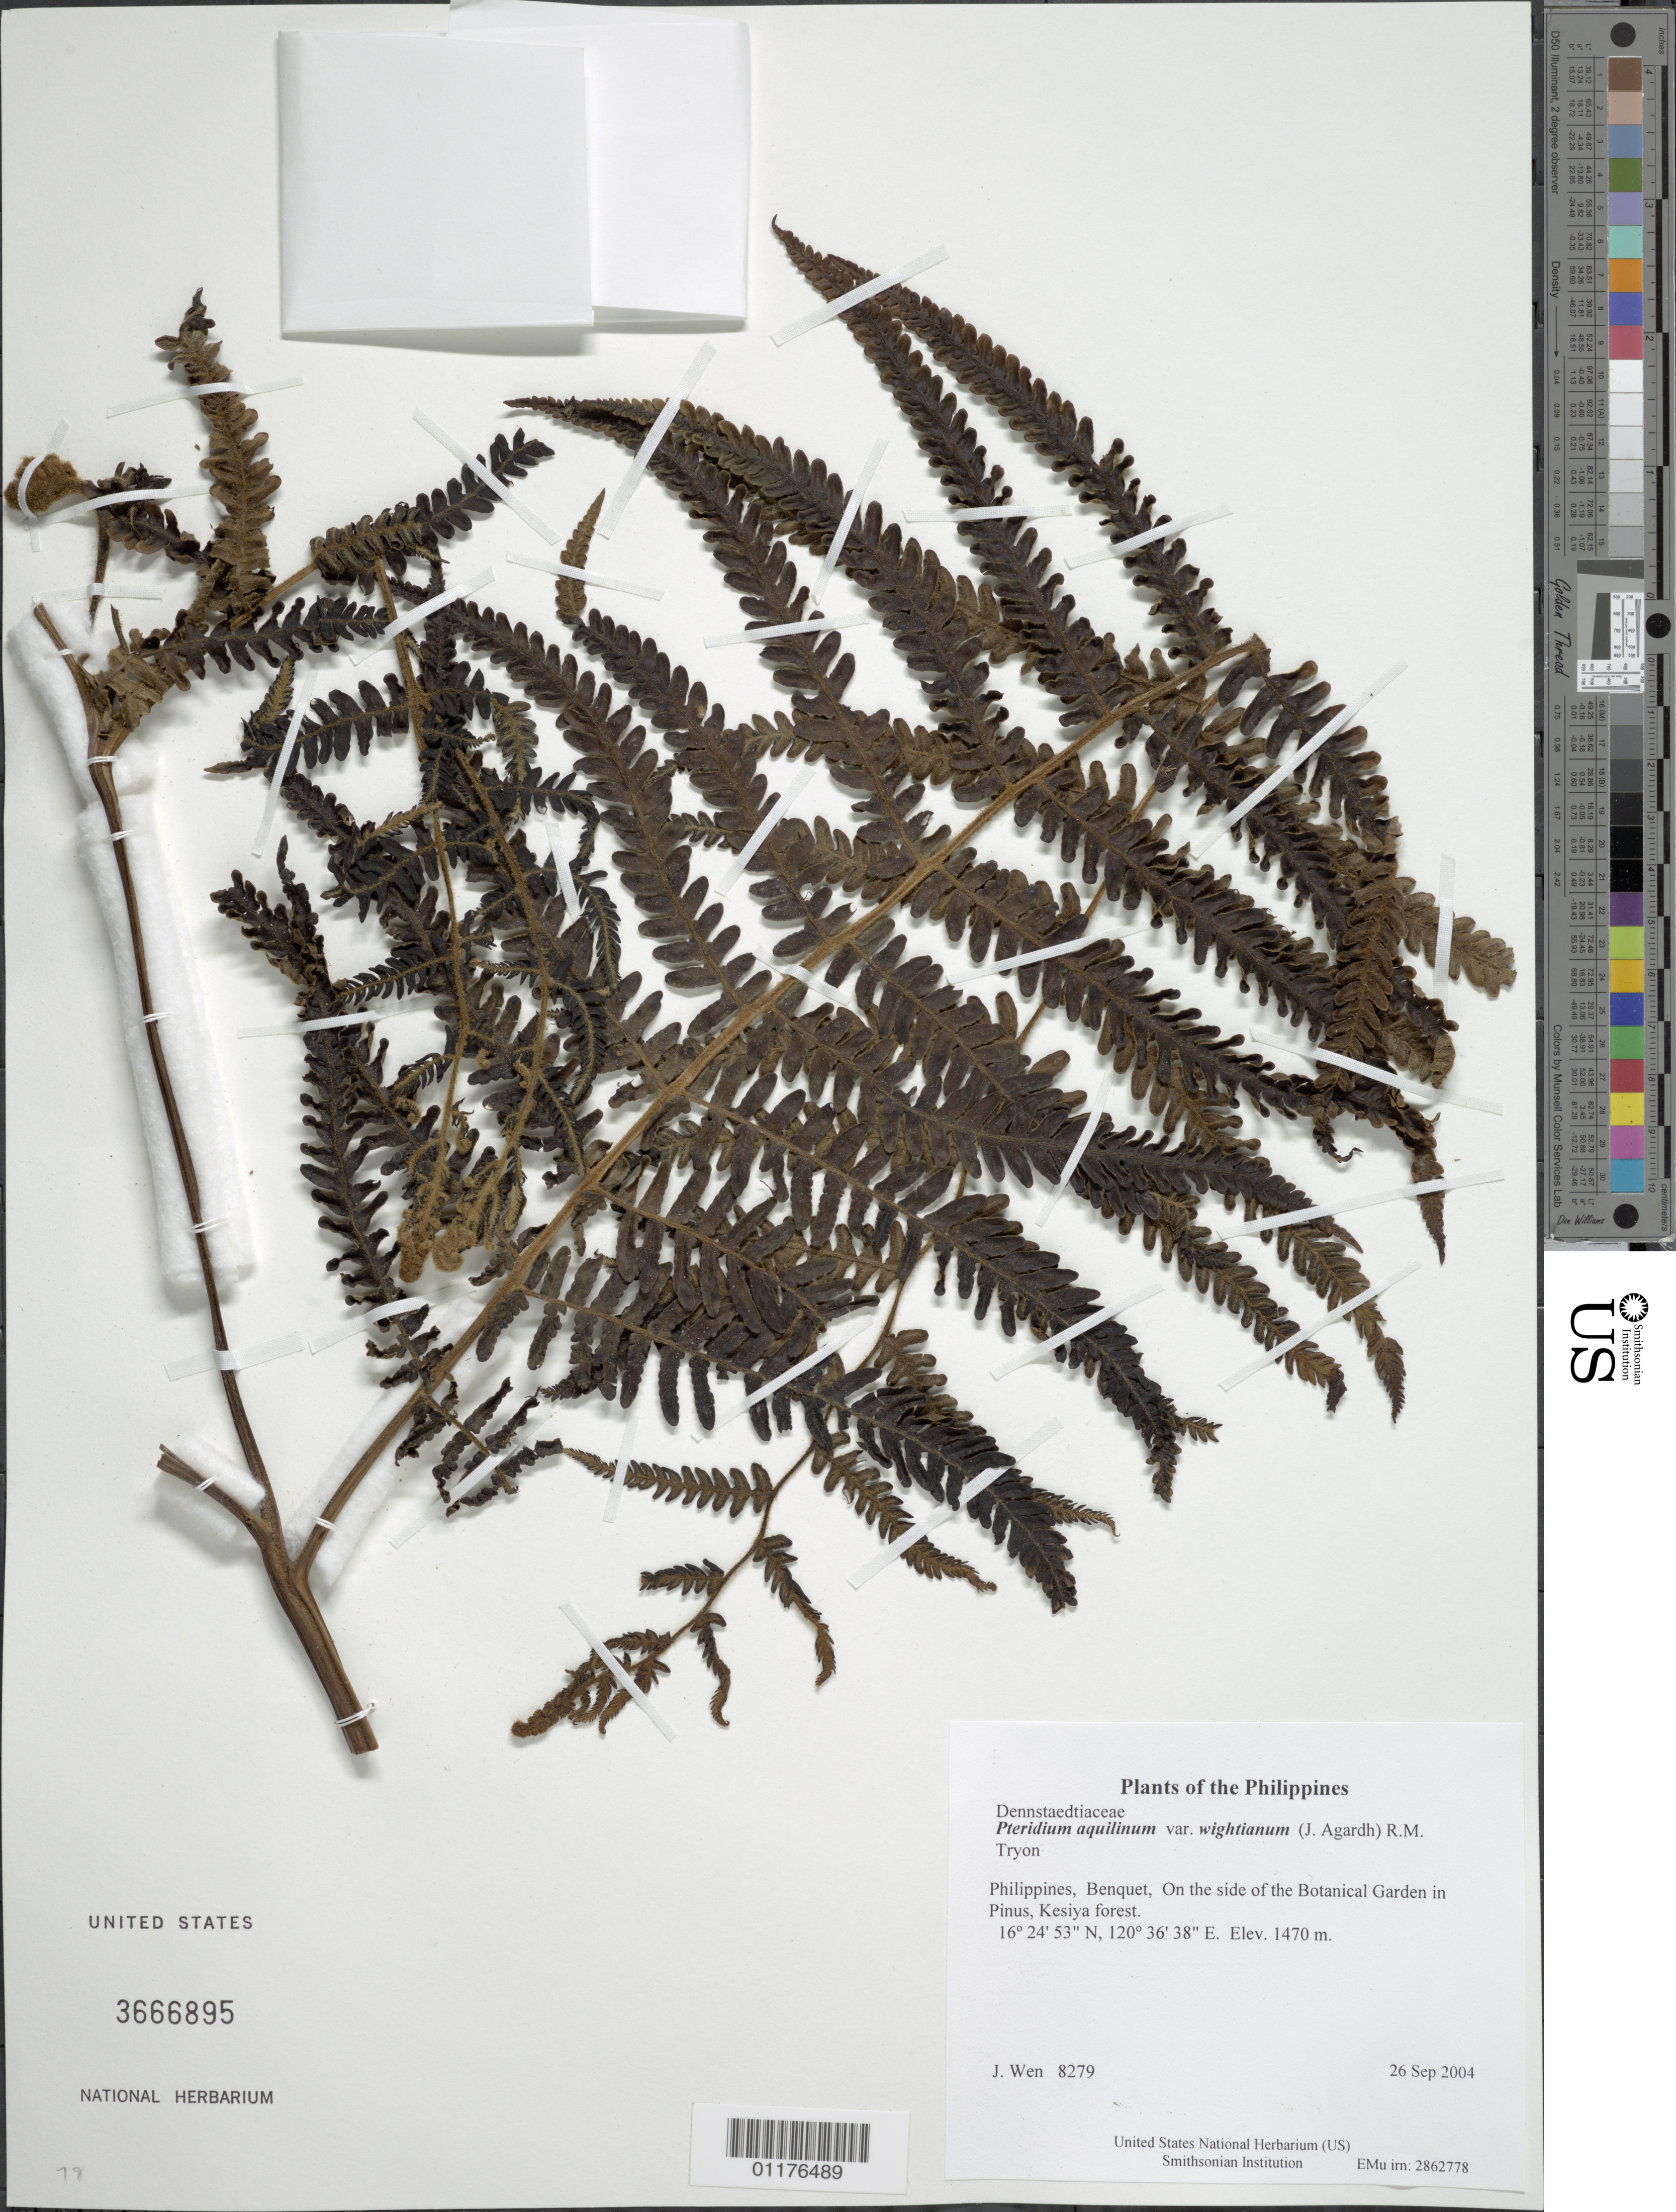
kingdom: Plantae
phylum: Tracheophyta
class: Polypodiopsida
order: Polypodiales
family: Dennstaedtiaceae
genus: Pteridium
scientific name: Pteridium aquilinum var. wightianum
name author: (J. Agardh) R.M. Tryon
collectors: J. Wen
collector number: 8279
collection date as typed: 26 Sep 2004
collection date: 2004-09-26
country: Philippines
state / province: Cordillera (Administrative Region)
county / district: Benguet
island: Luzon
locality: On the side of the Botanical Garden in Pinus, Kesiya forest.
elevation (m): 1470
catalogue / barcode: US 3666895